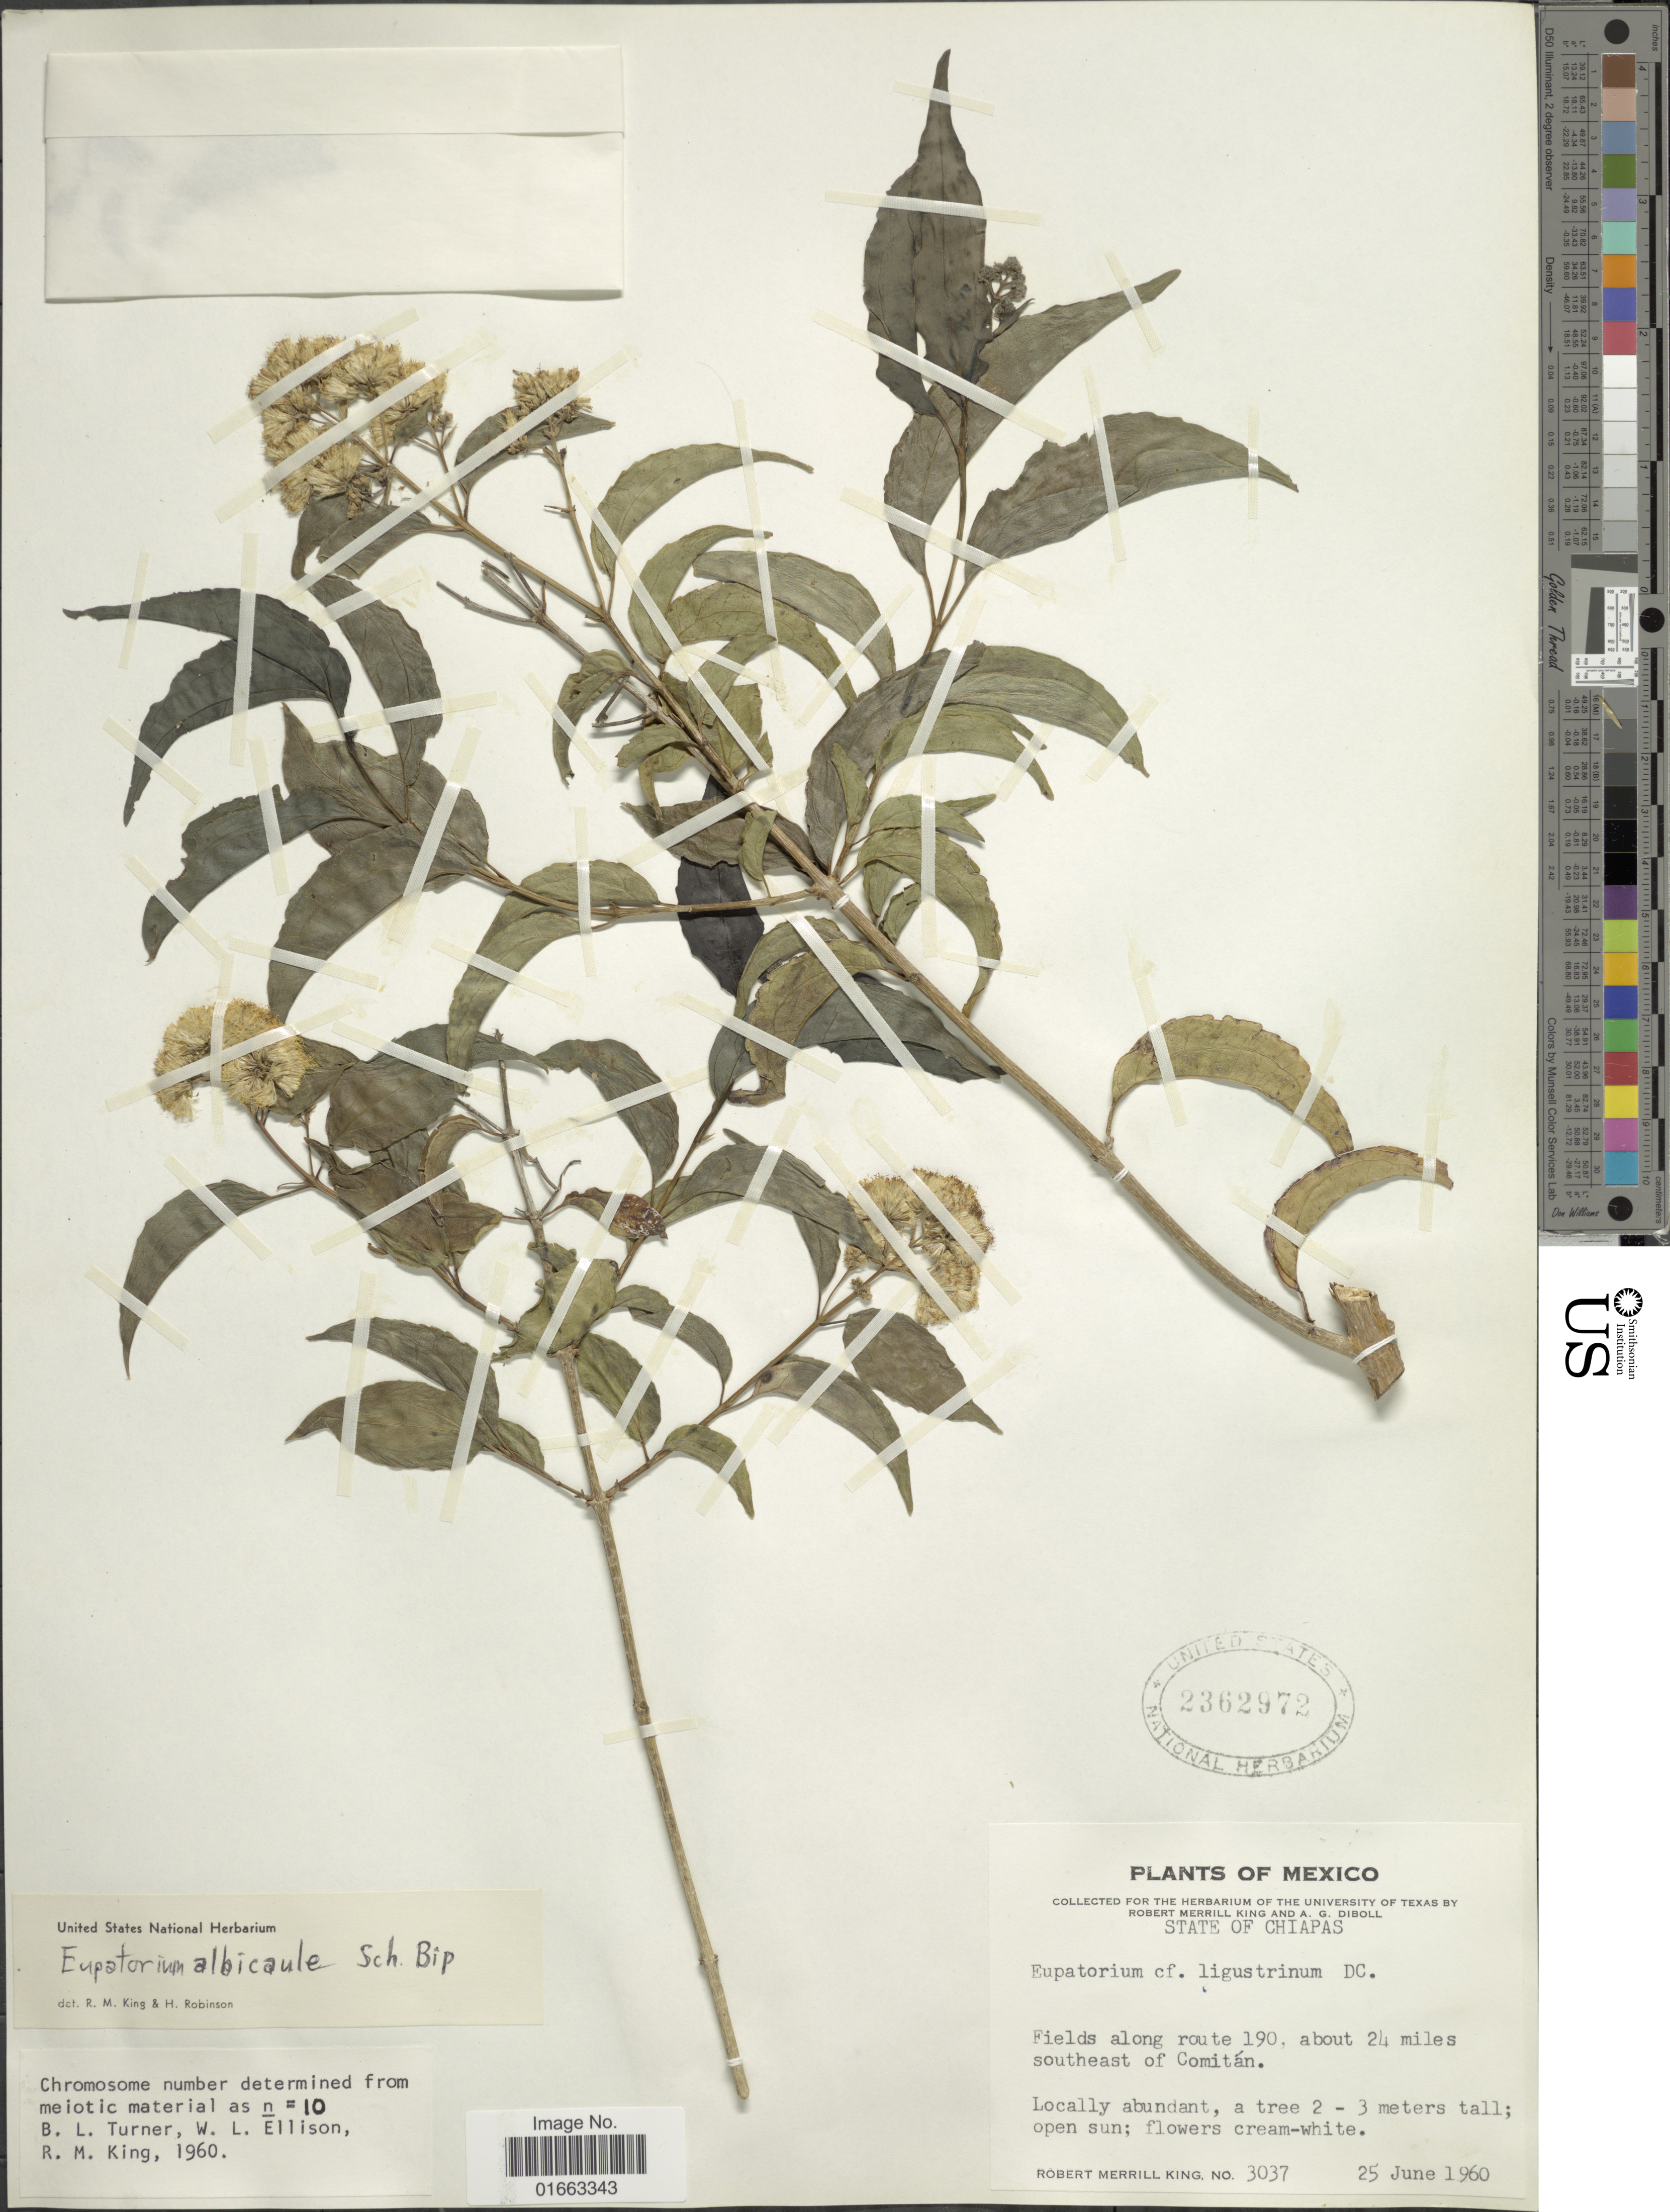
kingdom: Plantae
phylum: Tracheophyta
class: Magnoliopsida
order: Asterales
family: Asteraceae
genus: Koanophyllon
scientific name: Koanophyllon albicaule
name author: (Sch. Bip. ex Klatt) R.M. King & H. Rob.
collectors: R. M. King & A. Diboll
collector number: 3037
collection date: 1960-06-25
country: Mexico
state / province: Chiapas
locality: Fields along route 190, about 24 miles southeast of Comitán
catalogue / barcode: US 2362972